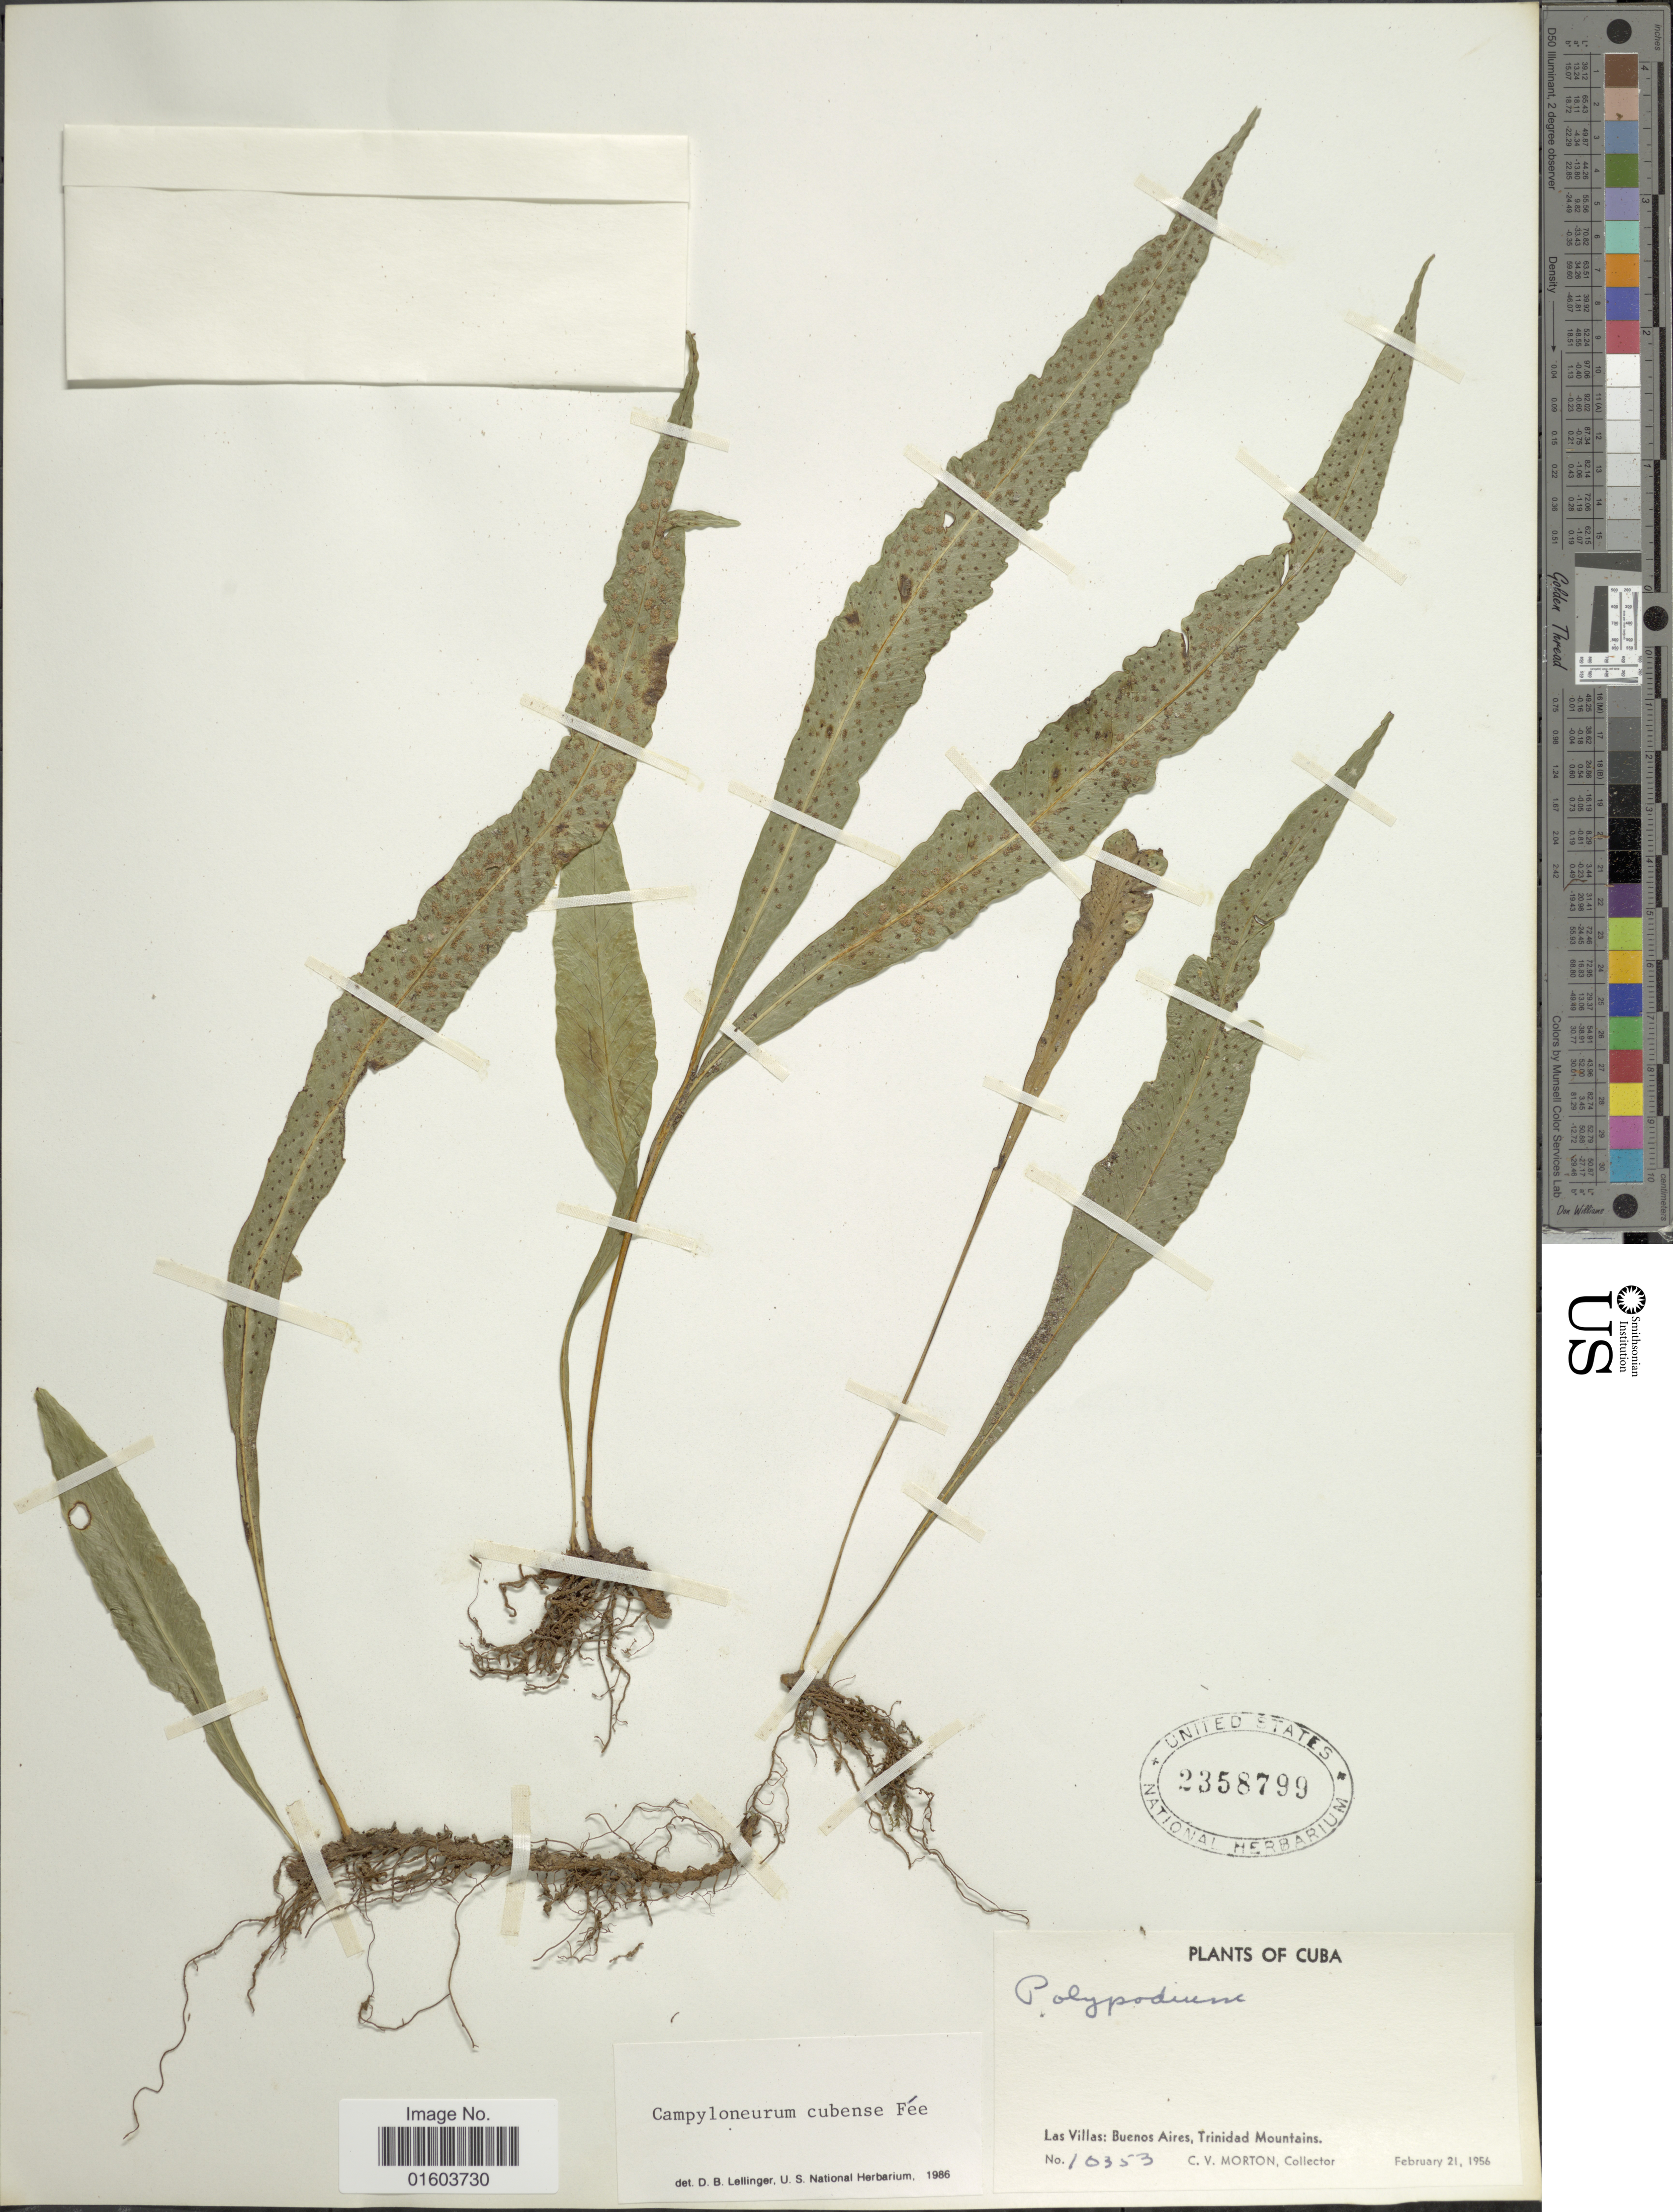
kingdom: Plantae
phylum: Tracheophyta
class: Polypodiopsida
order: Polypodiales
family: Polypodiaceae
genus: Campyloneurum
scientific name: Campyloneurum vexatum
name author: Ching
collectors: C. V. Morton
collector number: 10353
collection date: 1956-02-21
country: Cuba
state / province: Las Villas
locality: Las Villas: Buenos Aires, Trinidad Mountains.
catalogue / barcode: US 2358799